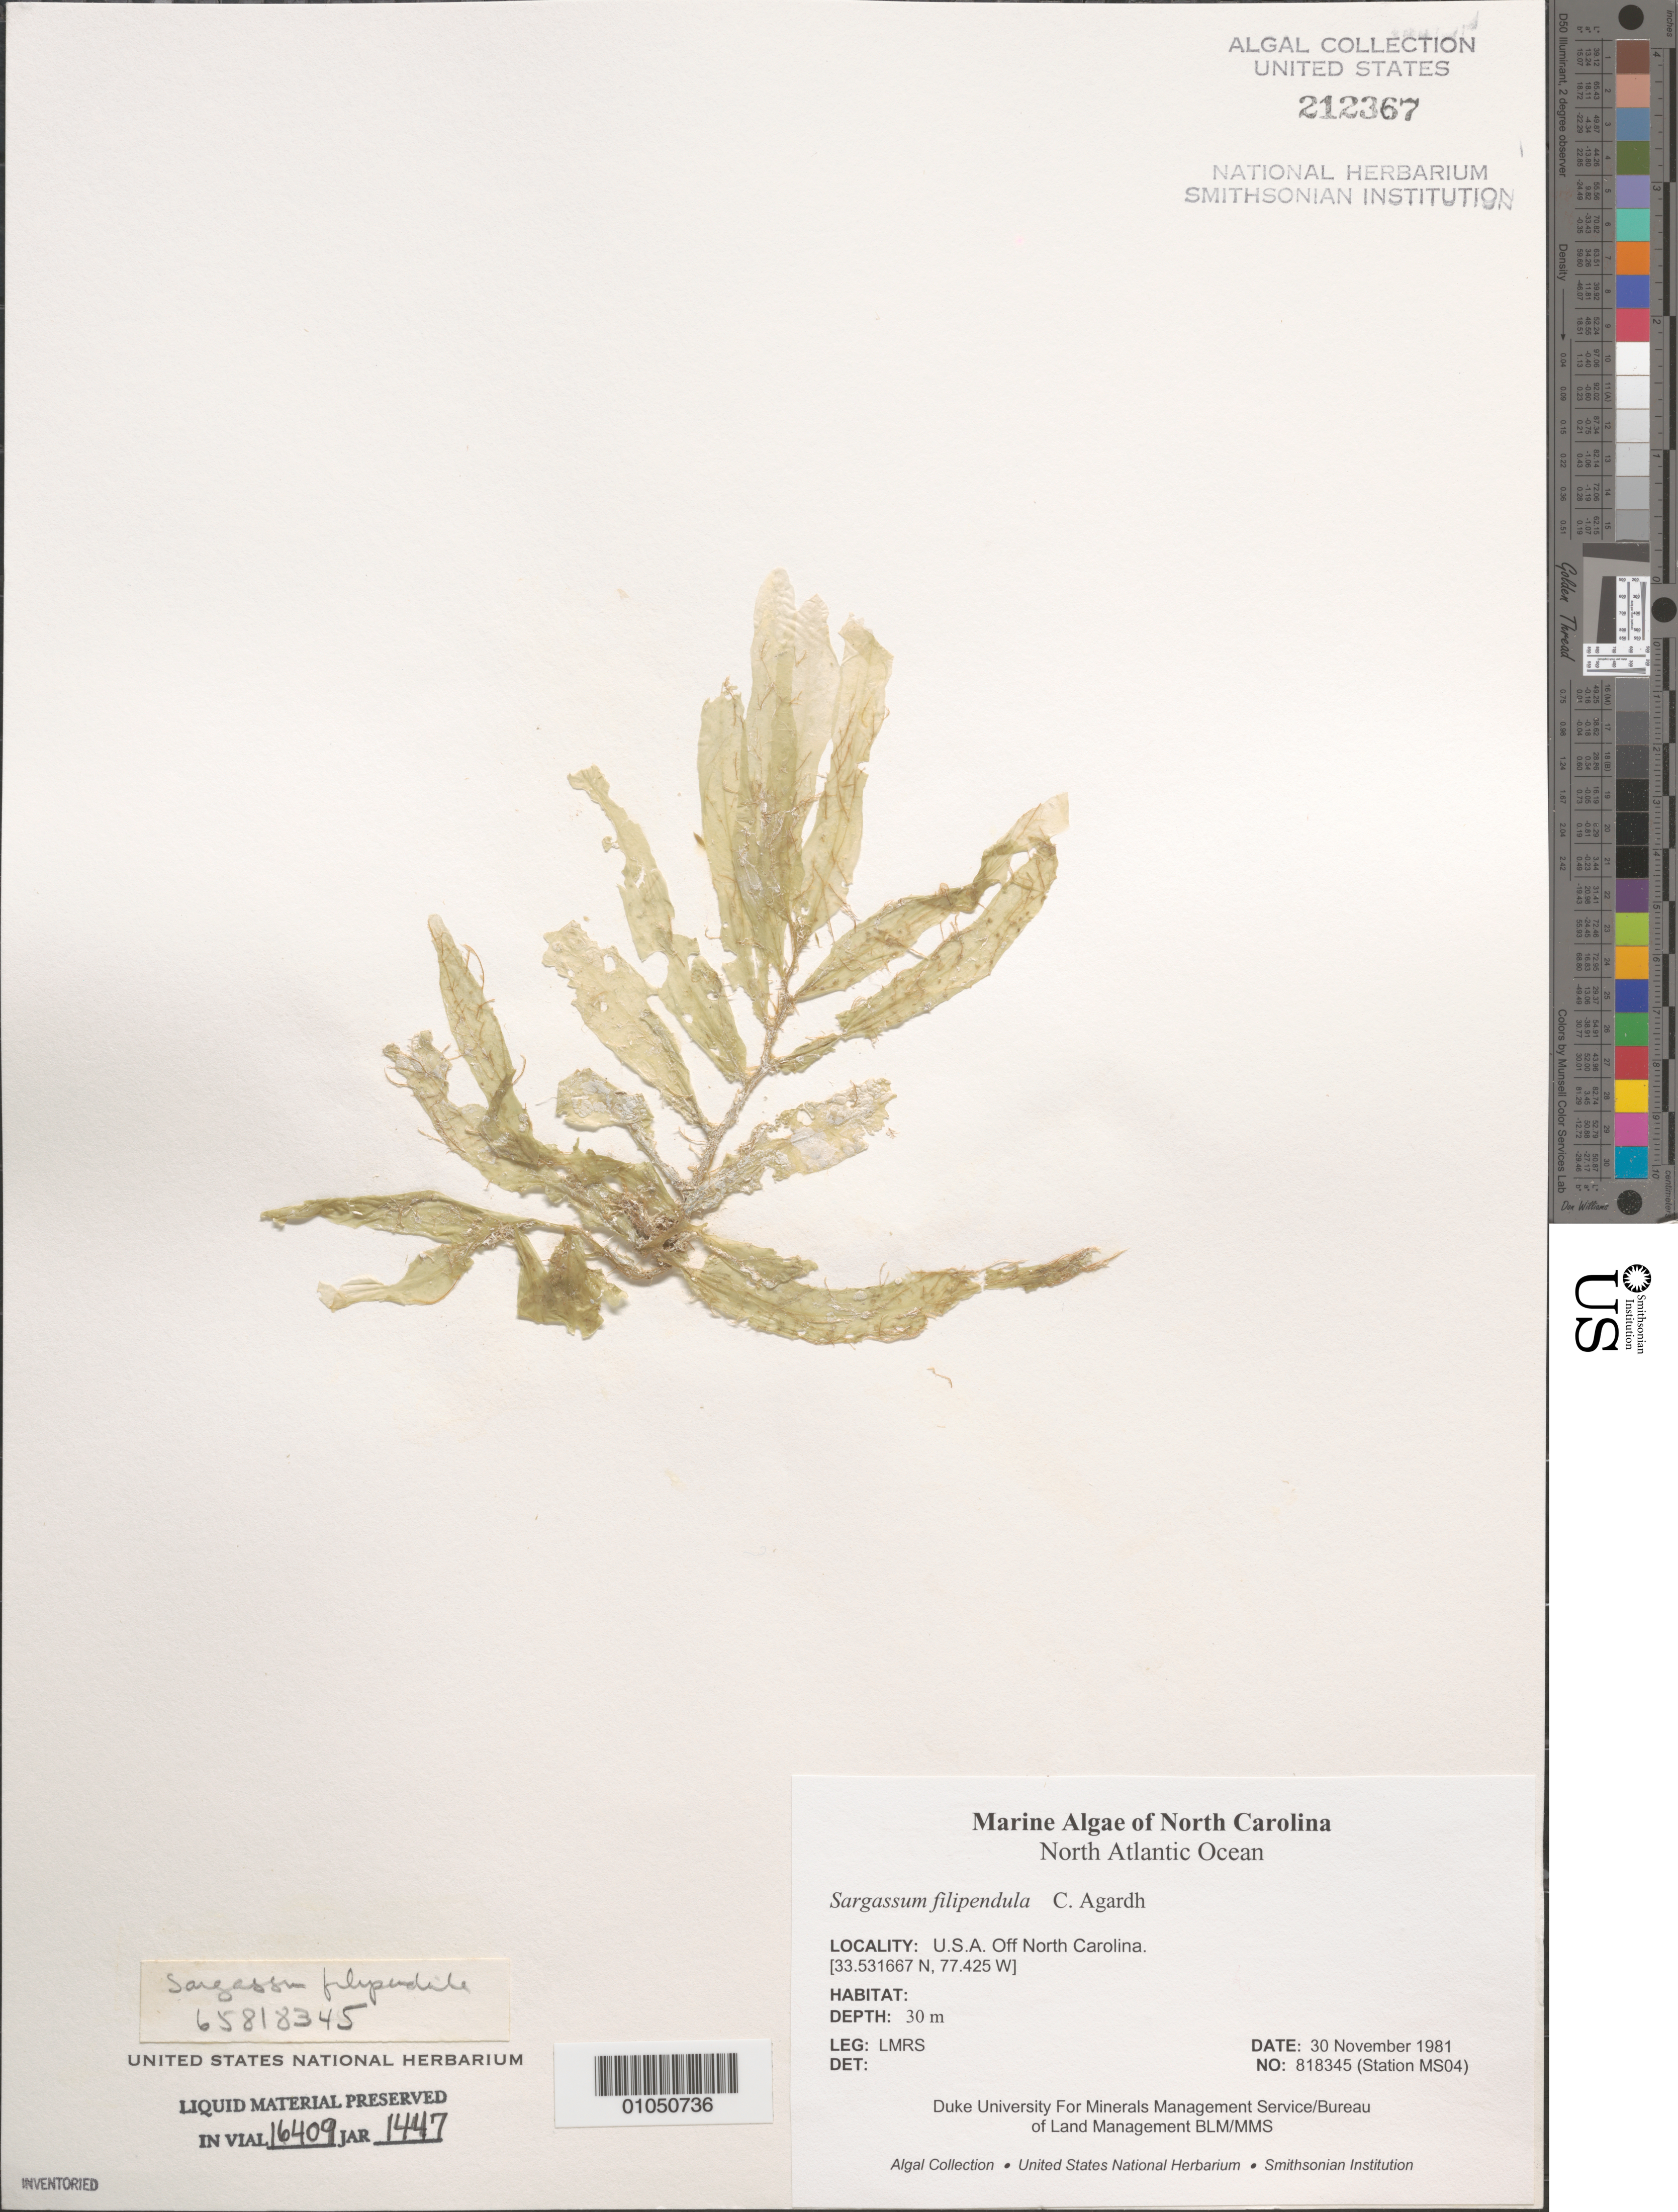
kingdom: Chromista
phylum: Ochrophyta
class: Phaeophyceae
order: Fucales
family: Sargassaceae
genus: Sargassum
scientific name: Sargassum filipendula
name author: C. Agardh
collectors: LMRS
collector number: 818345 Station MS04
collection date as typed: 30 Nov 1981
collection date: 1981-11-30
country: United States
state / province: North Carolina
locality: North Atlantic Ocean off North Carolina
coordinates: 33.531667 N, 77.425 W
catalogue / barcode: US 212367